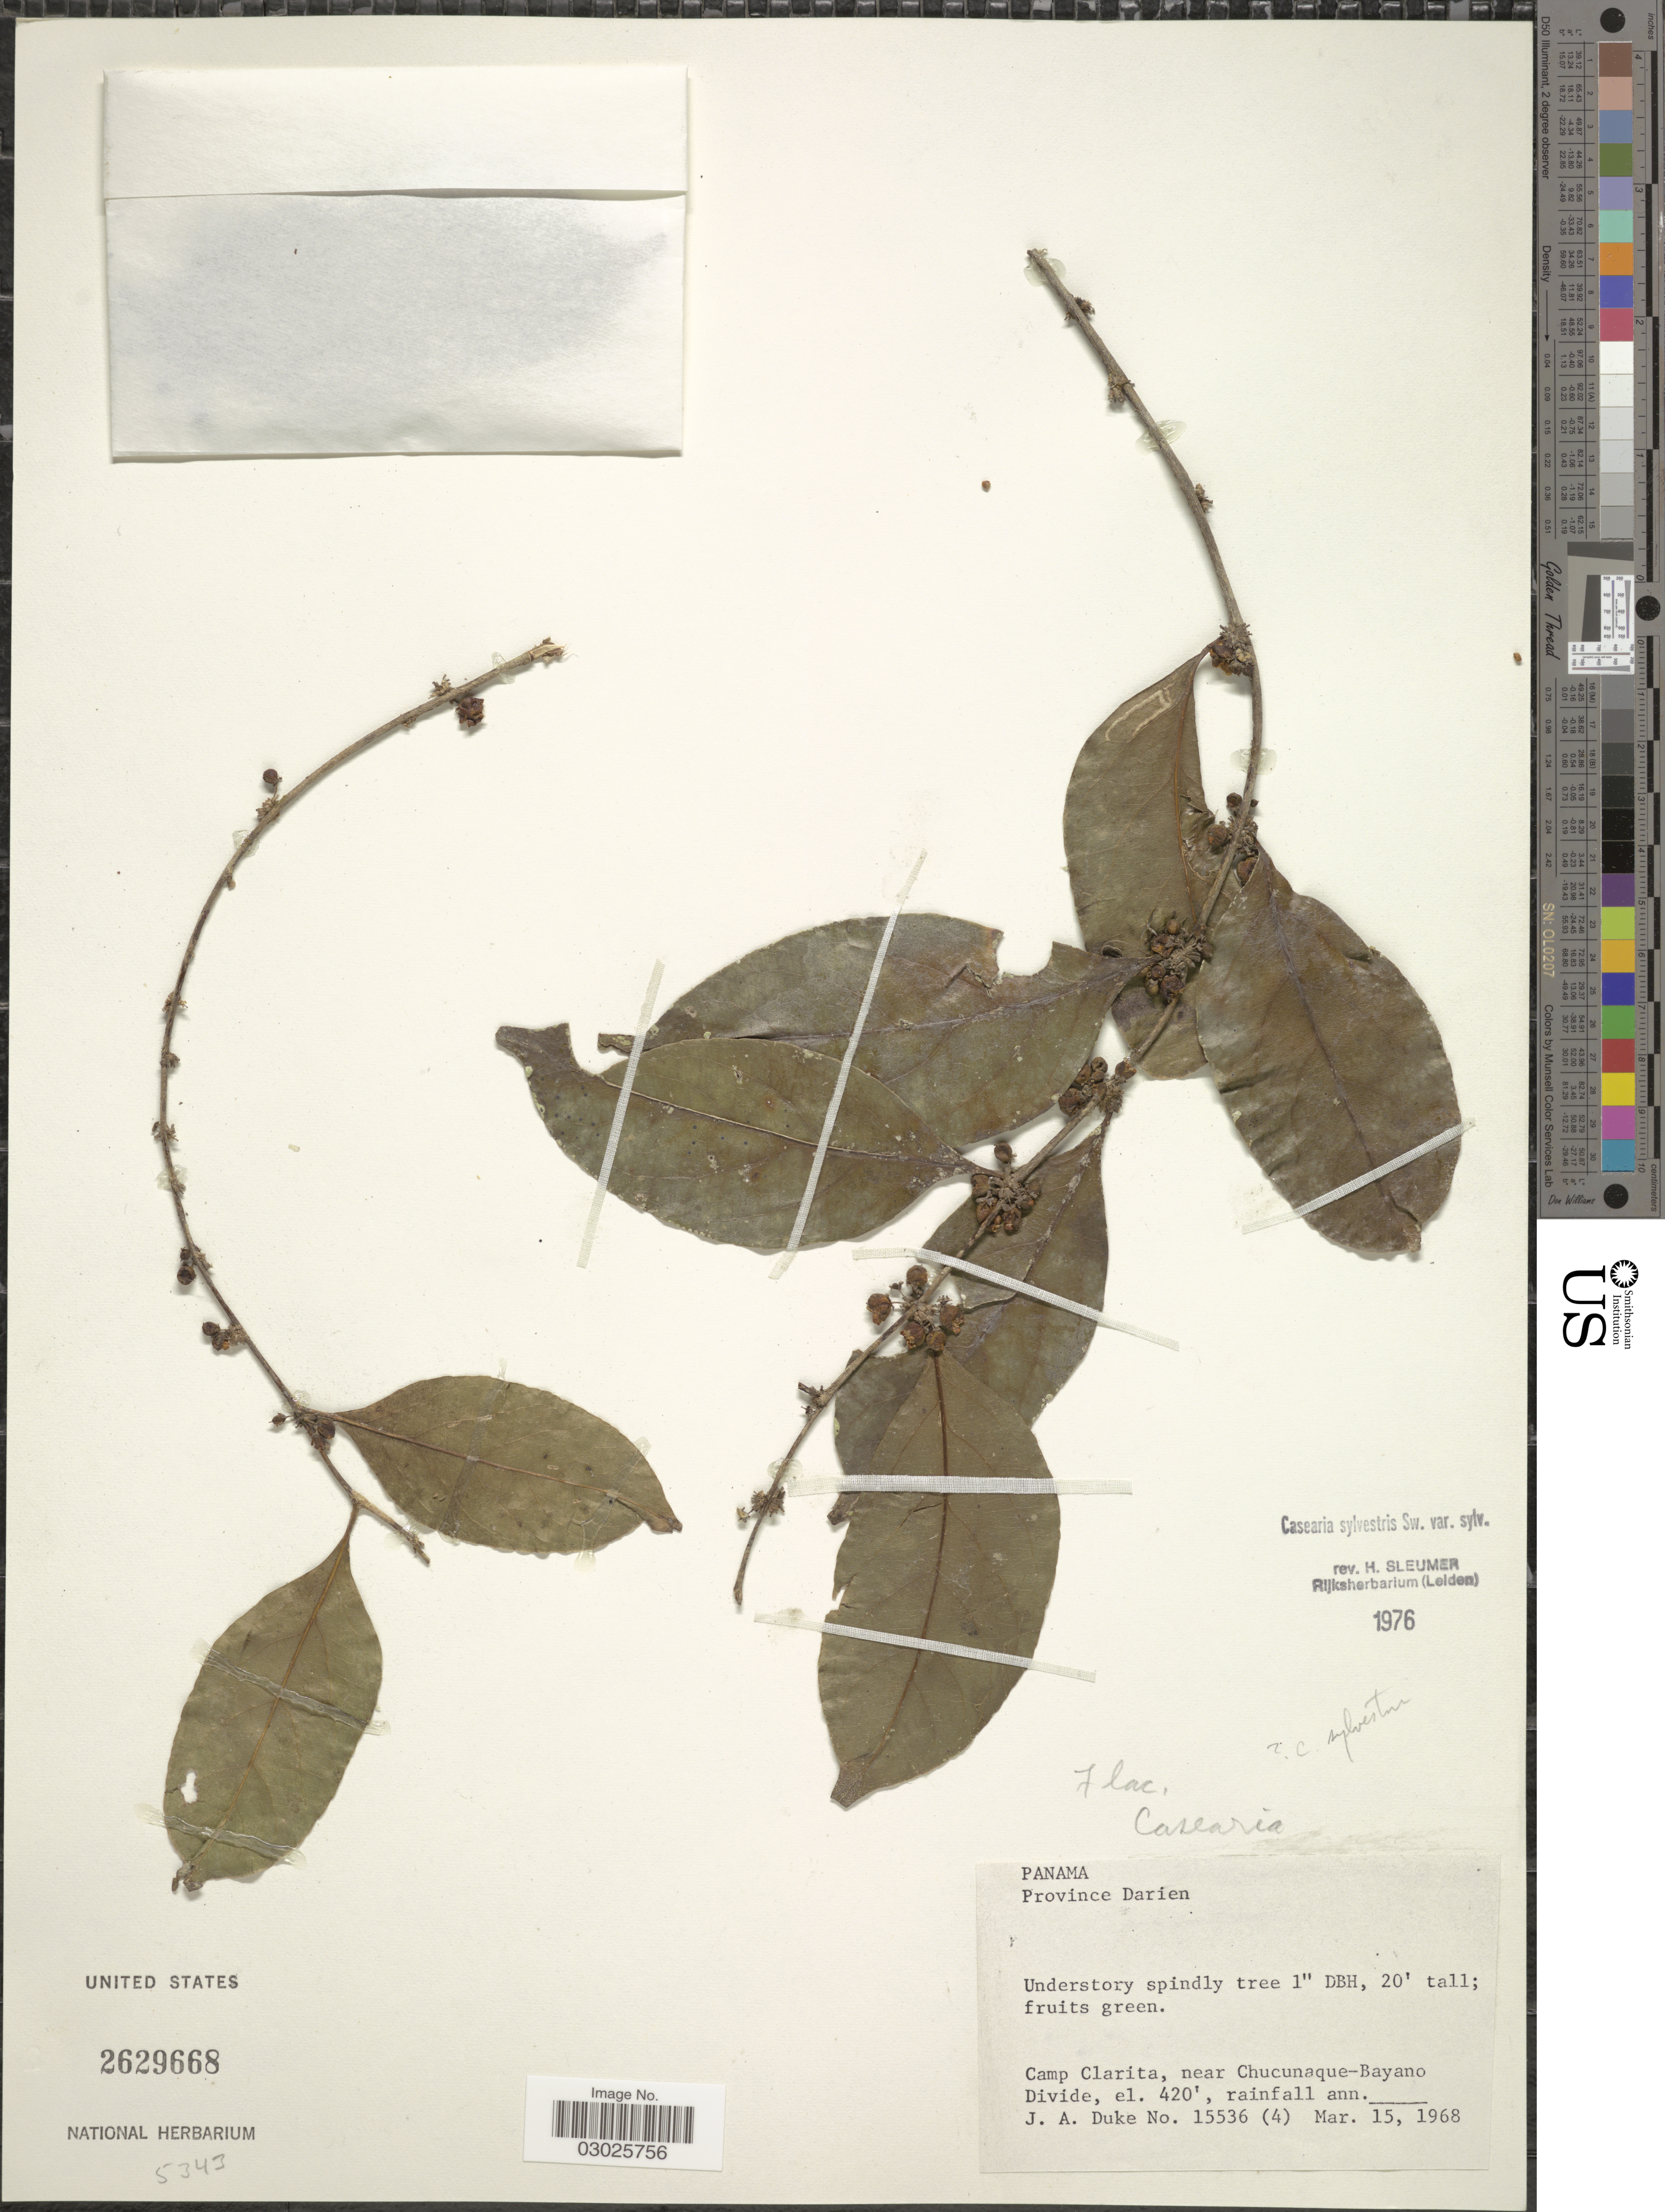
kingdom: Plantae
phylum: Tracheophyta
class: Magnoliopsida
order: Malpighiales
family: Salicaceae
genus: Casearia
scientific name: Casearia sylvestris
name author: Sw.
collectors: J. A. Duke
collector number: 15536 (4)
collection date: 1968-03-15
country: Panama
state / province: Darién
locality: Camp Clarita, near Chucunaque-Bayano Divide.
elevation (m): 128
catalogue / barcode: US 2629668